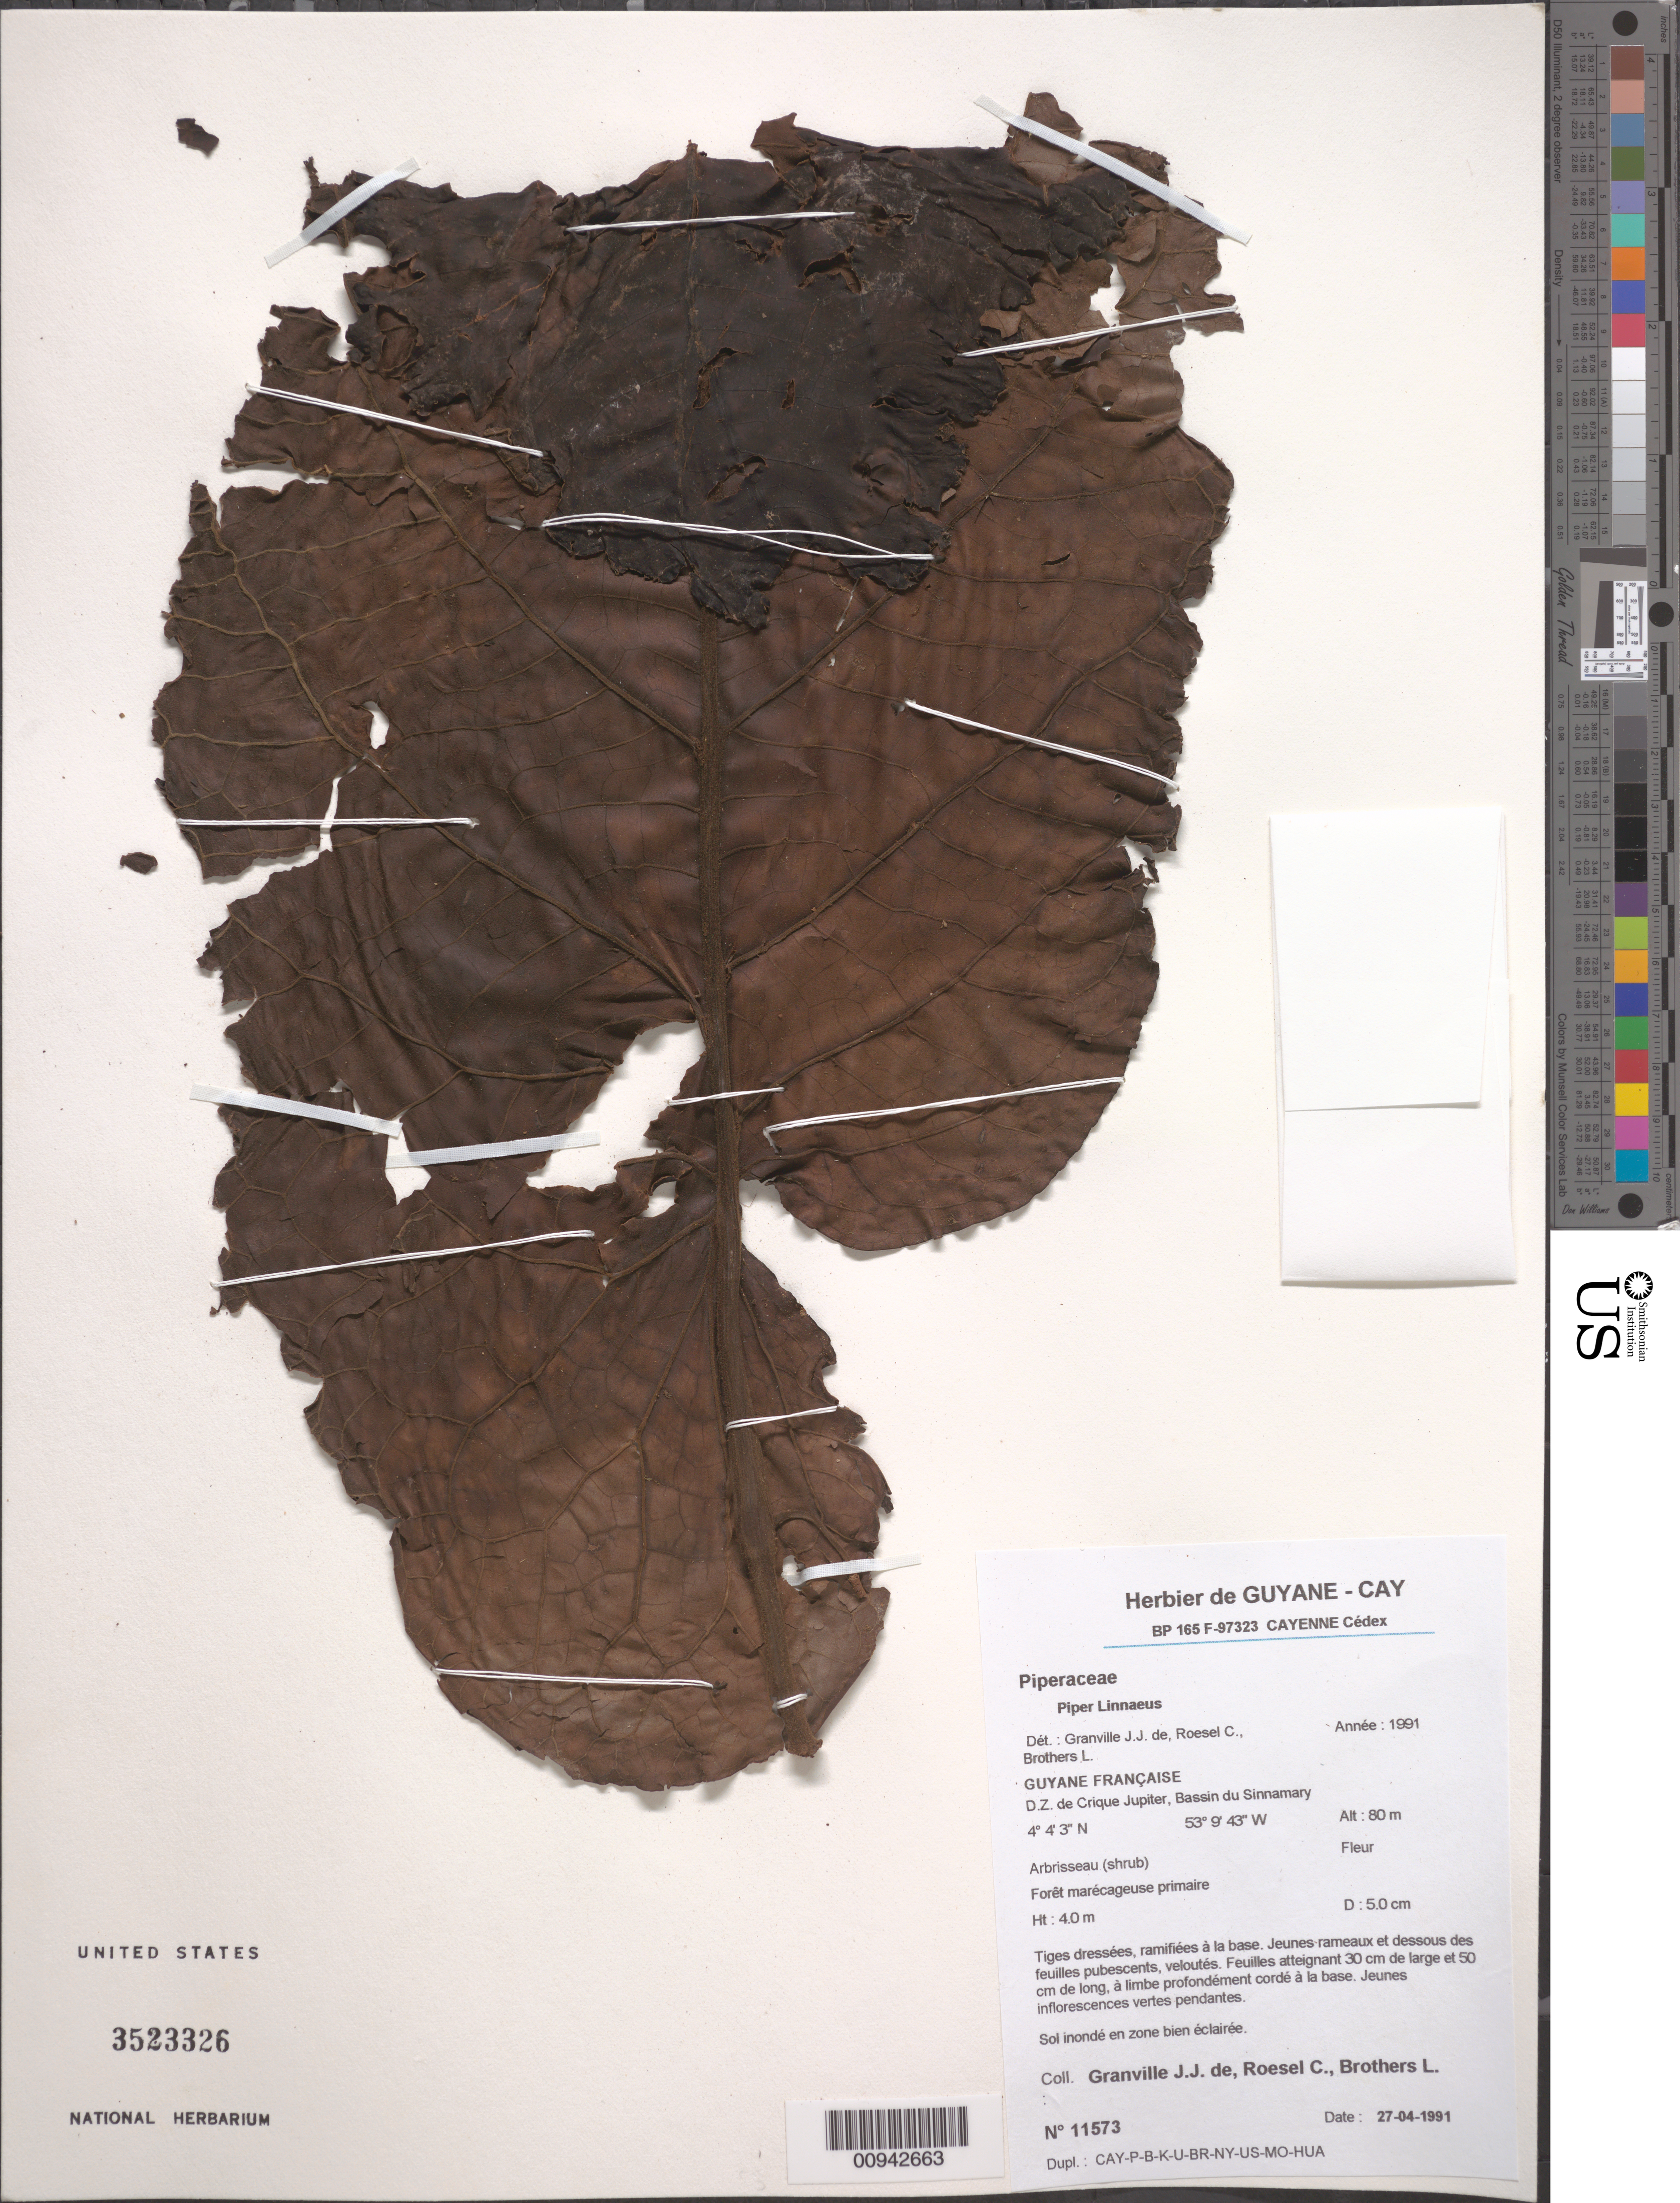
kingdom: Plantae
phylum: Tracheophyta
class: Magnoliopsida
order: Piperales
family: Piperaceae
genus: Piper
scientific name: Piper sp.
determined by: Granville, J. J.; Roesel, C. S.; Brothers, Leslie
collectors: J.-J. de Granville, C. S. Roesel & L. Brothers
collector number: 11573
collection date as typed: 27-Apr-91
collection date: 1991-04-27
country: French Guiana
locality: D.Z. de Crique Jupiter, Bassin du Sinnamary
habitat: Foret marecageuse primaire. Sol inonde en zone bien eclairee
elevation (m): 80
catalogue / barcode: US 3523326